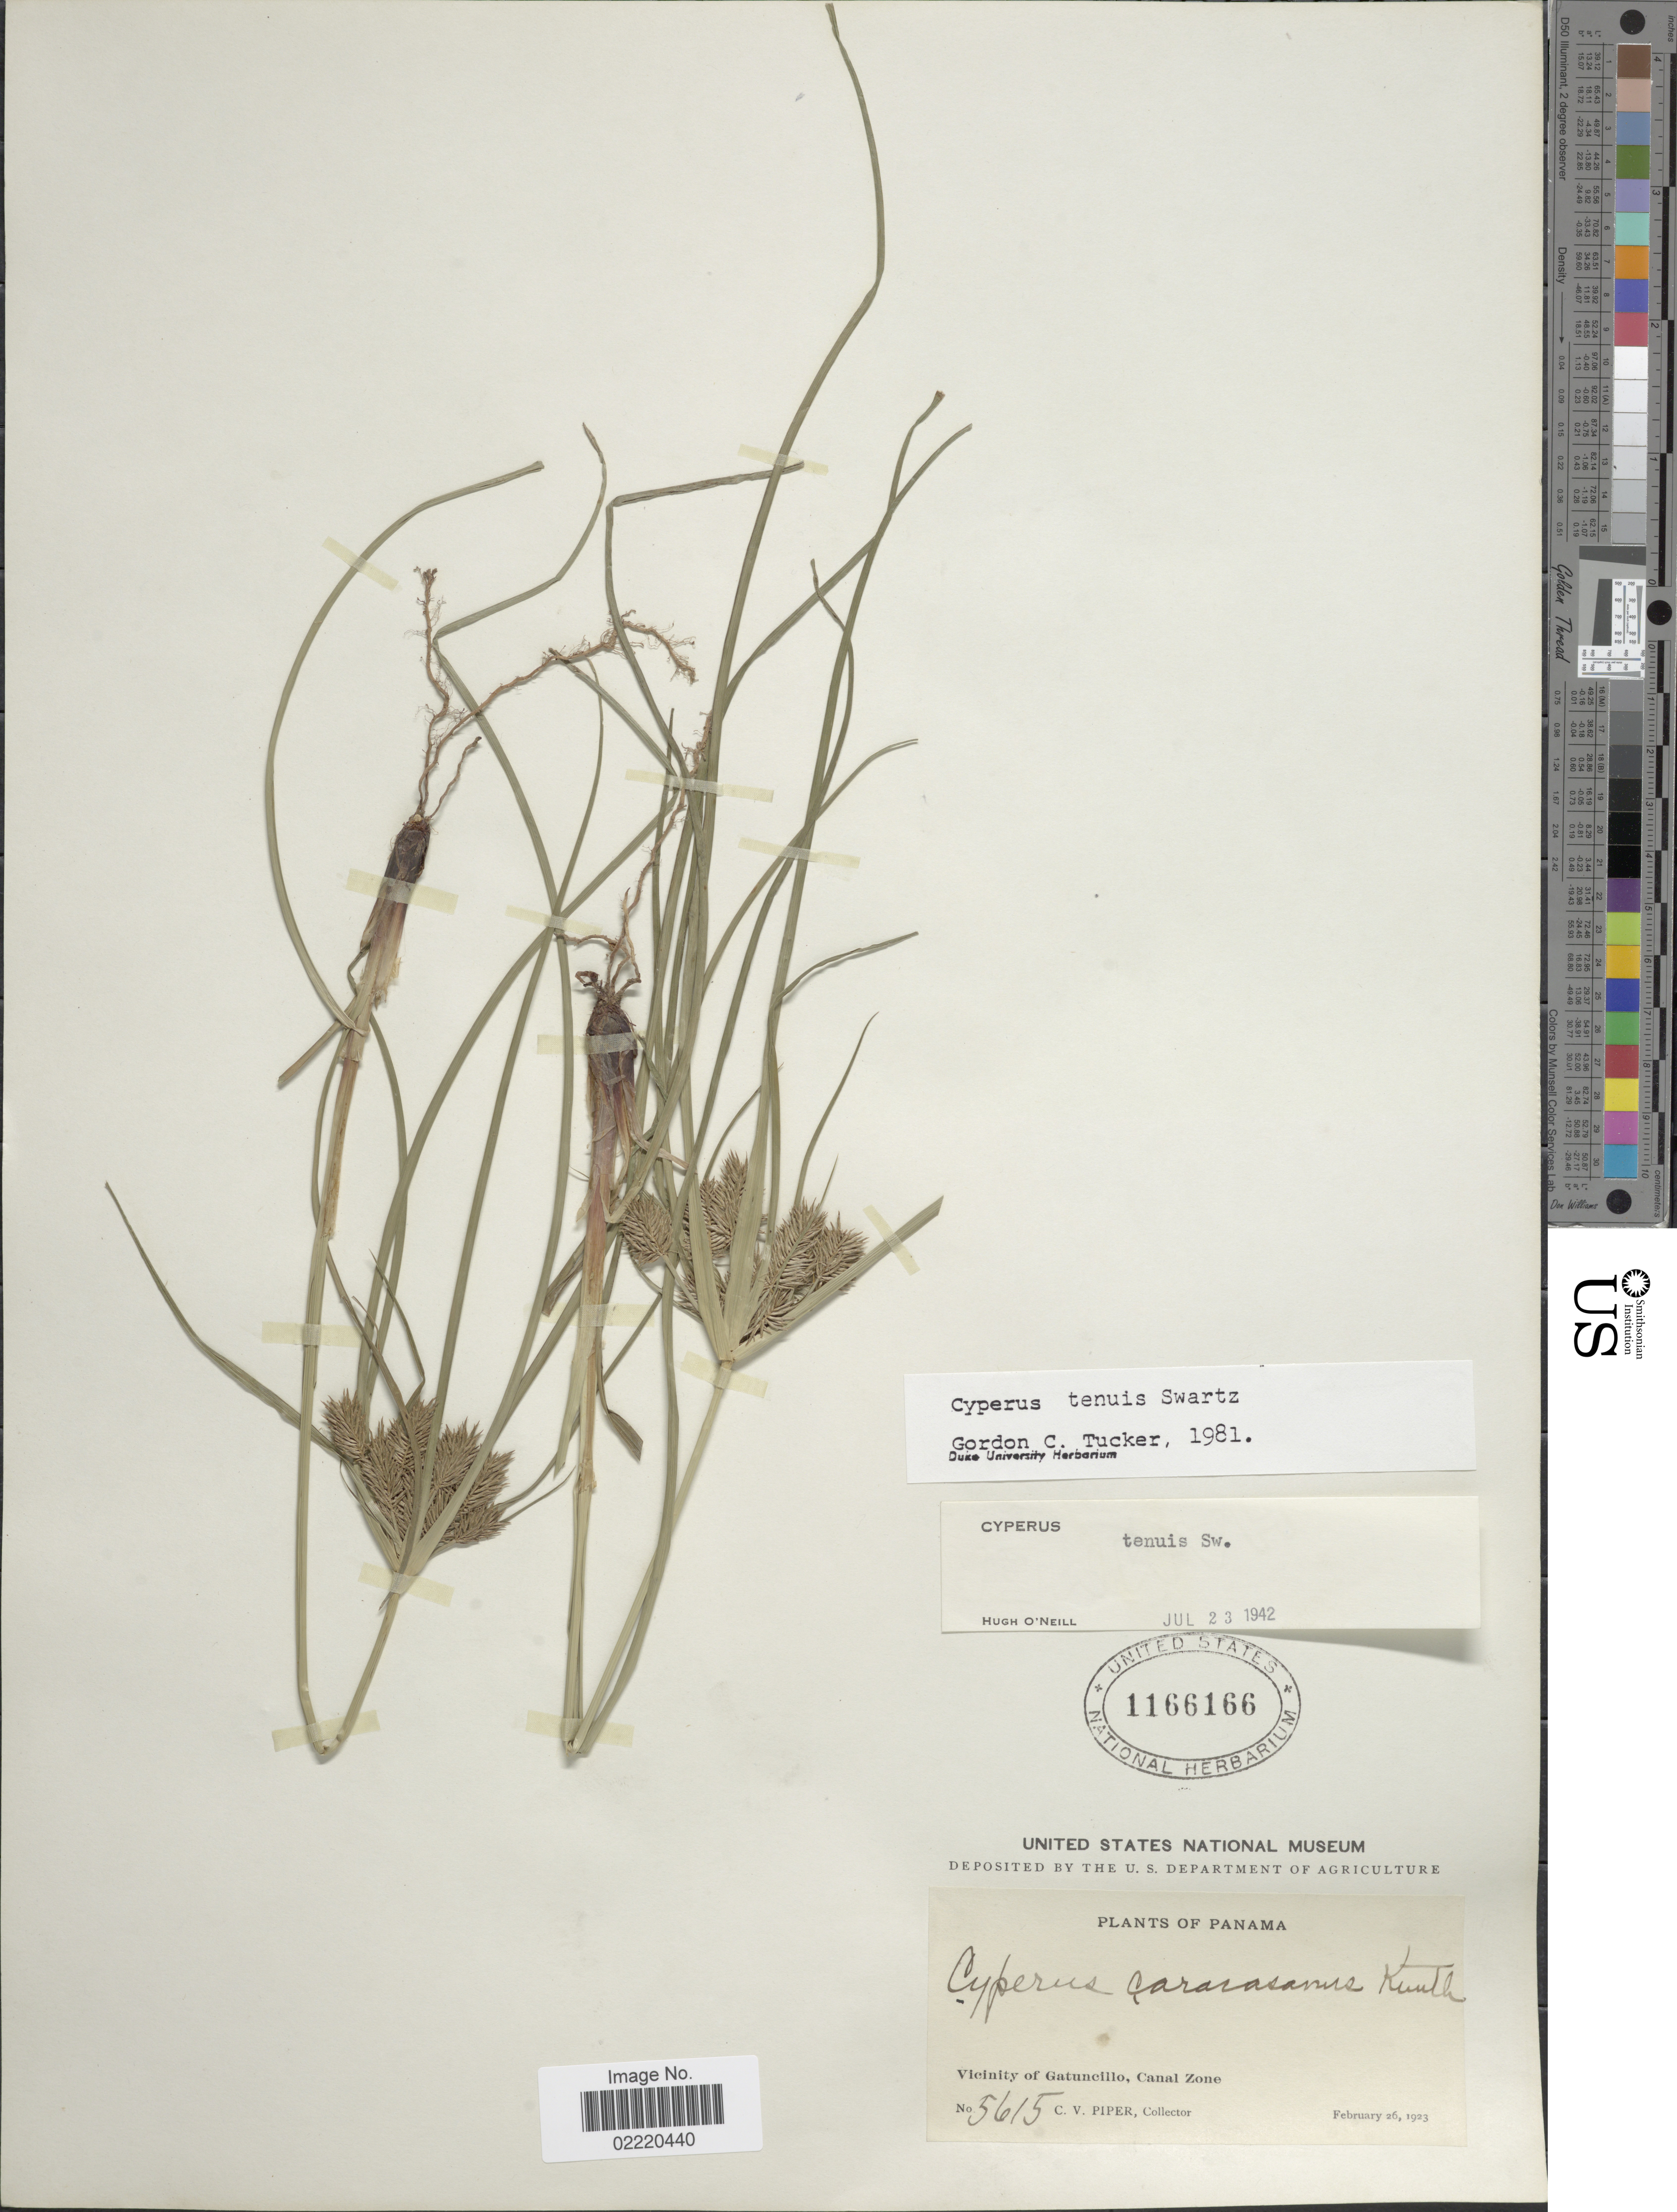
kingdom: Plantae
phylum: Tracheophyta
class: Liliopsida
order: Poales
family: Cyperaceae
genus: Cyperus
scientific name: Cyperus tenuis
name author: Sw.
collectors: C. V. Piper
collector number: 5615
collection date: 1923-02-26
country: Panama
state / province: Colón / Panamá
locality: Vicinity of Gatuncillo, Canal Zone.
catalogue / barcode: US 1166166